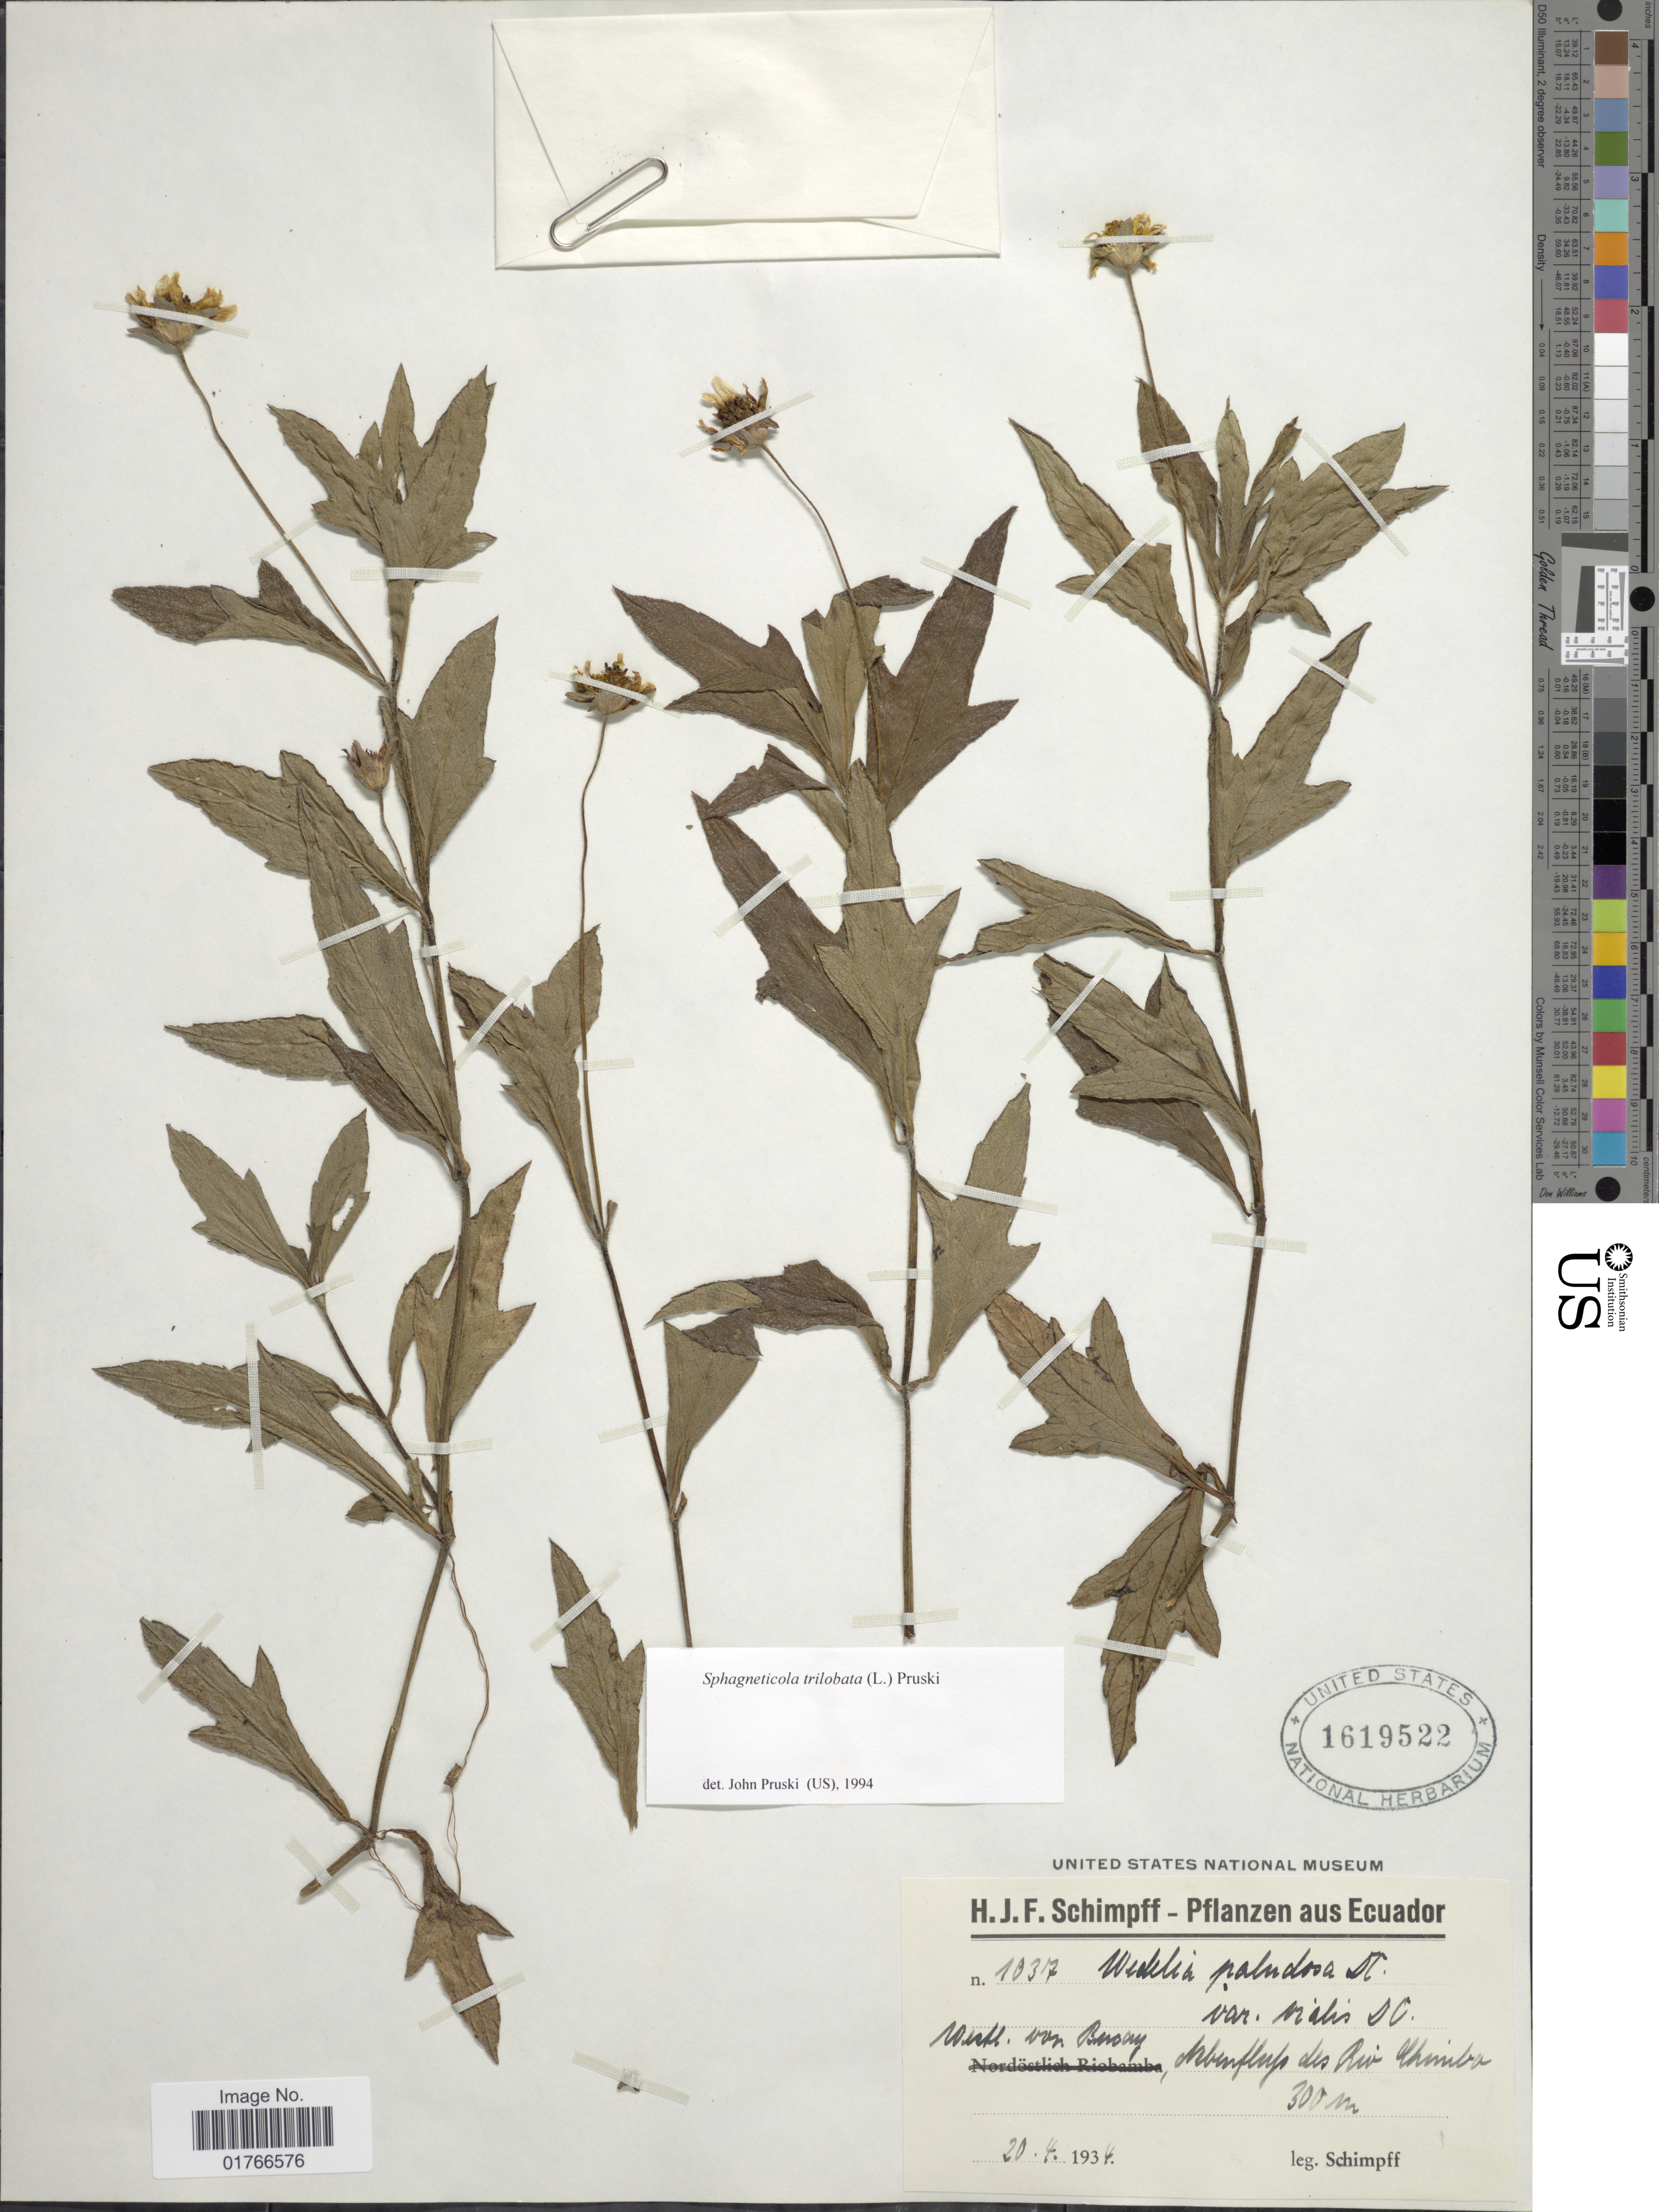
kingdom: Plantae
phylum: Tracheophyta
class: Magnoliopsida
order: Asterales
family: Asteraceae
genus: Sphagneticola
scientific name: Sphagneticola trilobata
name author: (L.) Pruski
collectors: H. Schimpff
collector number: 1037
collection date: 1934-04-20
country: Ecuador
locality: Westl. von Bucay, Nebenfluss des Rio Chimbo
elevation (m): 300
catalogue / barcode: US 1619522